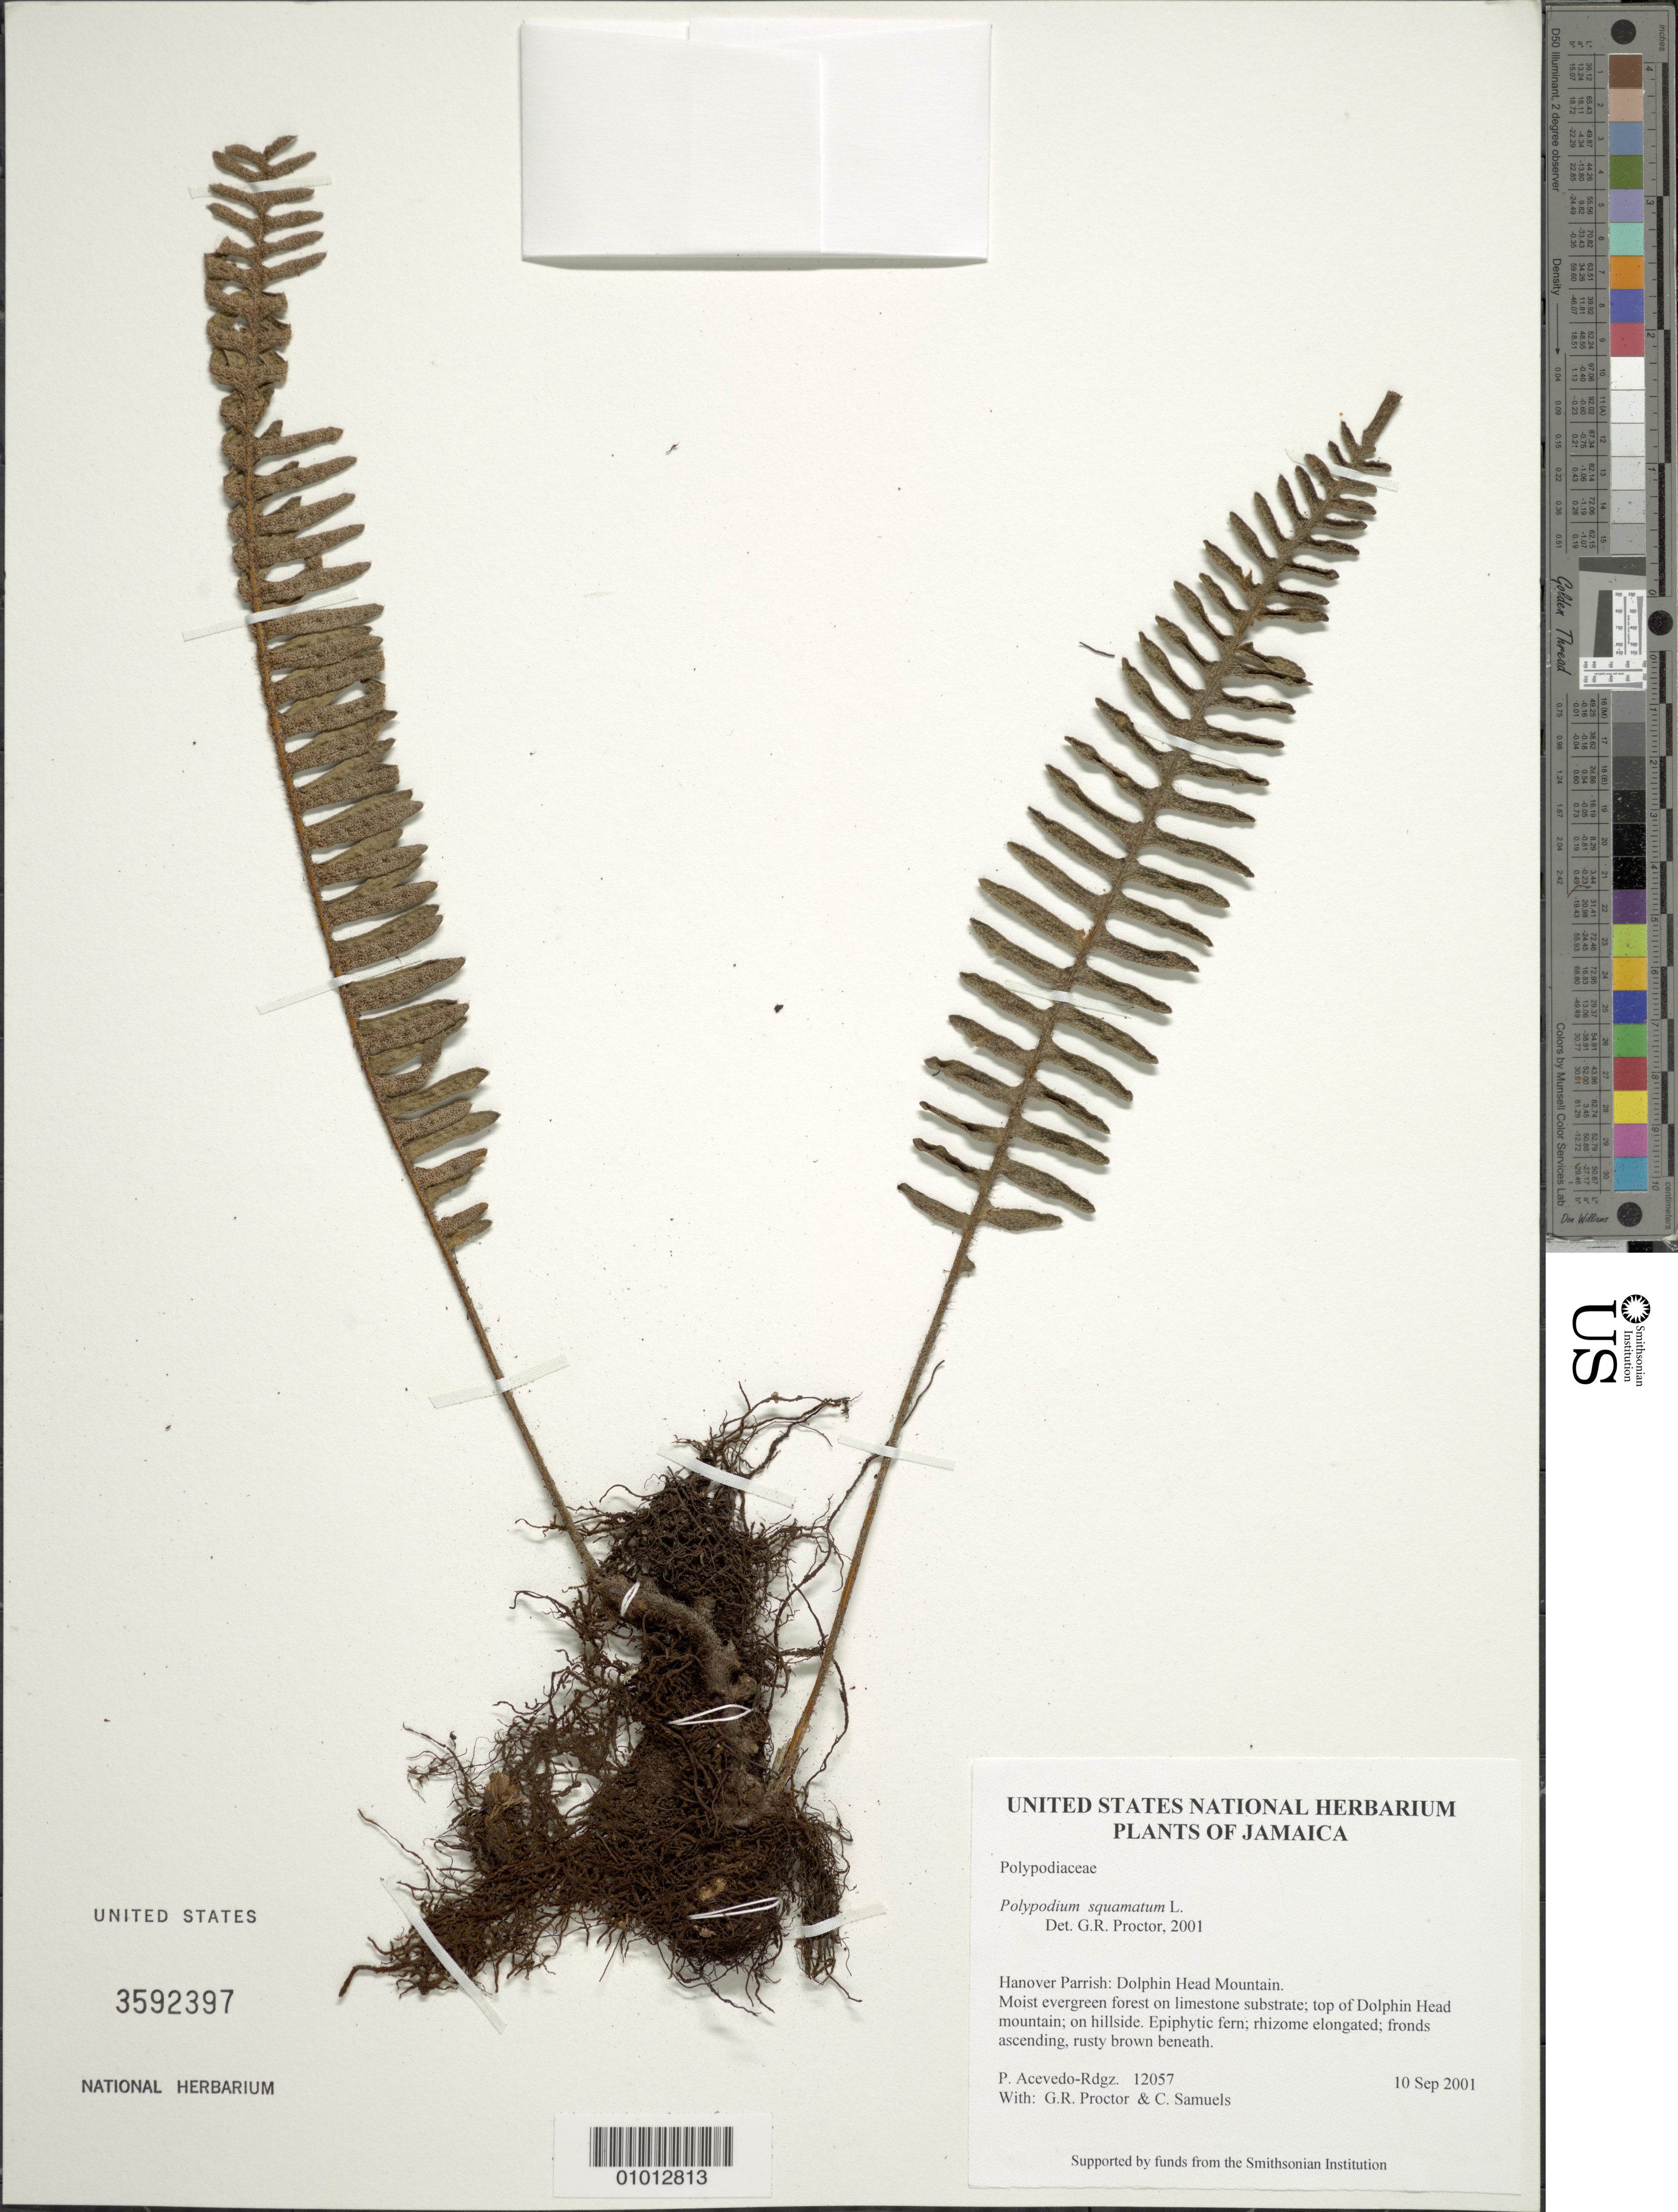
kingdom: Plantae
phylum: Tracheophyta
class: Polypodiopsida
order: Polypodiales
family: Polypodiaceae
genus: Pleopeltis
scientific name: Pleopeltis squamata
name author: (L.) J. Sm.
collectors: P. Acevedo-Rodr., G. R. Proctor & C. Samuels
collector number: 12057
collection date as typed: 10 Sep 2001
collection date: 2001-09-10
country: Jamaica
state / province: Hanover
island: Jamaica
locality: Hanover Parrish: Dolphin Head Mountain.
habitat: Moist evergreen forest on limestone substrate; top of Dolphin Head mountain; on hillside.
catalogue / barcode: US 3592397